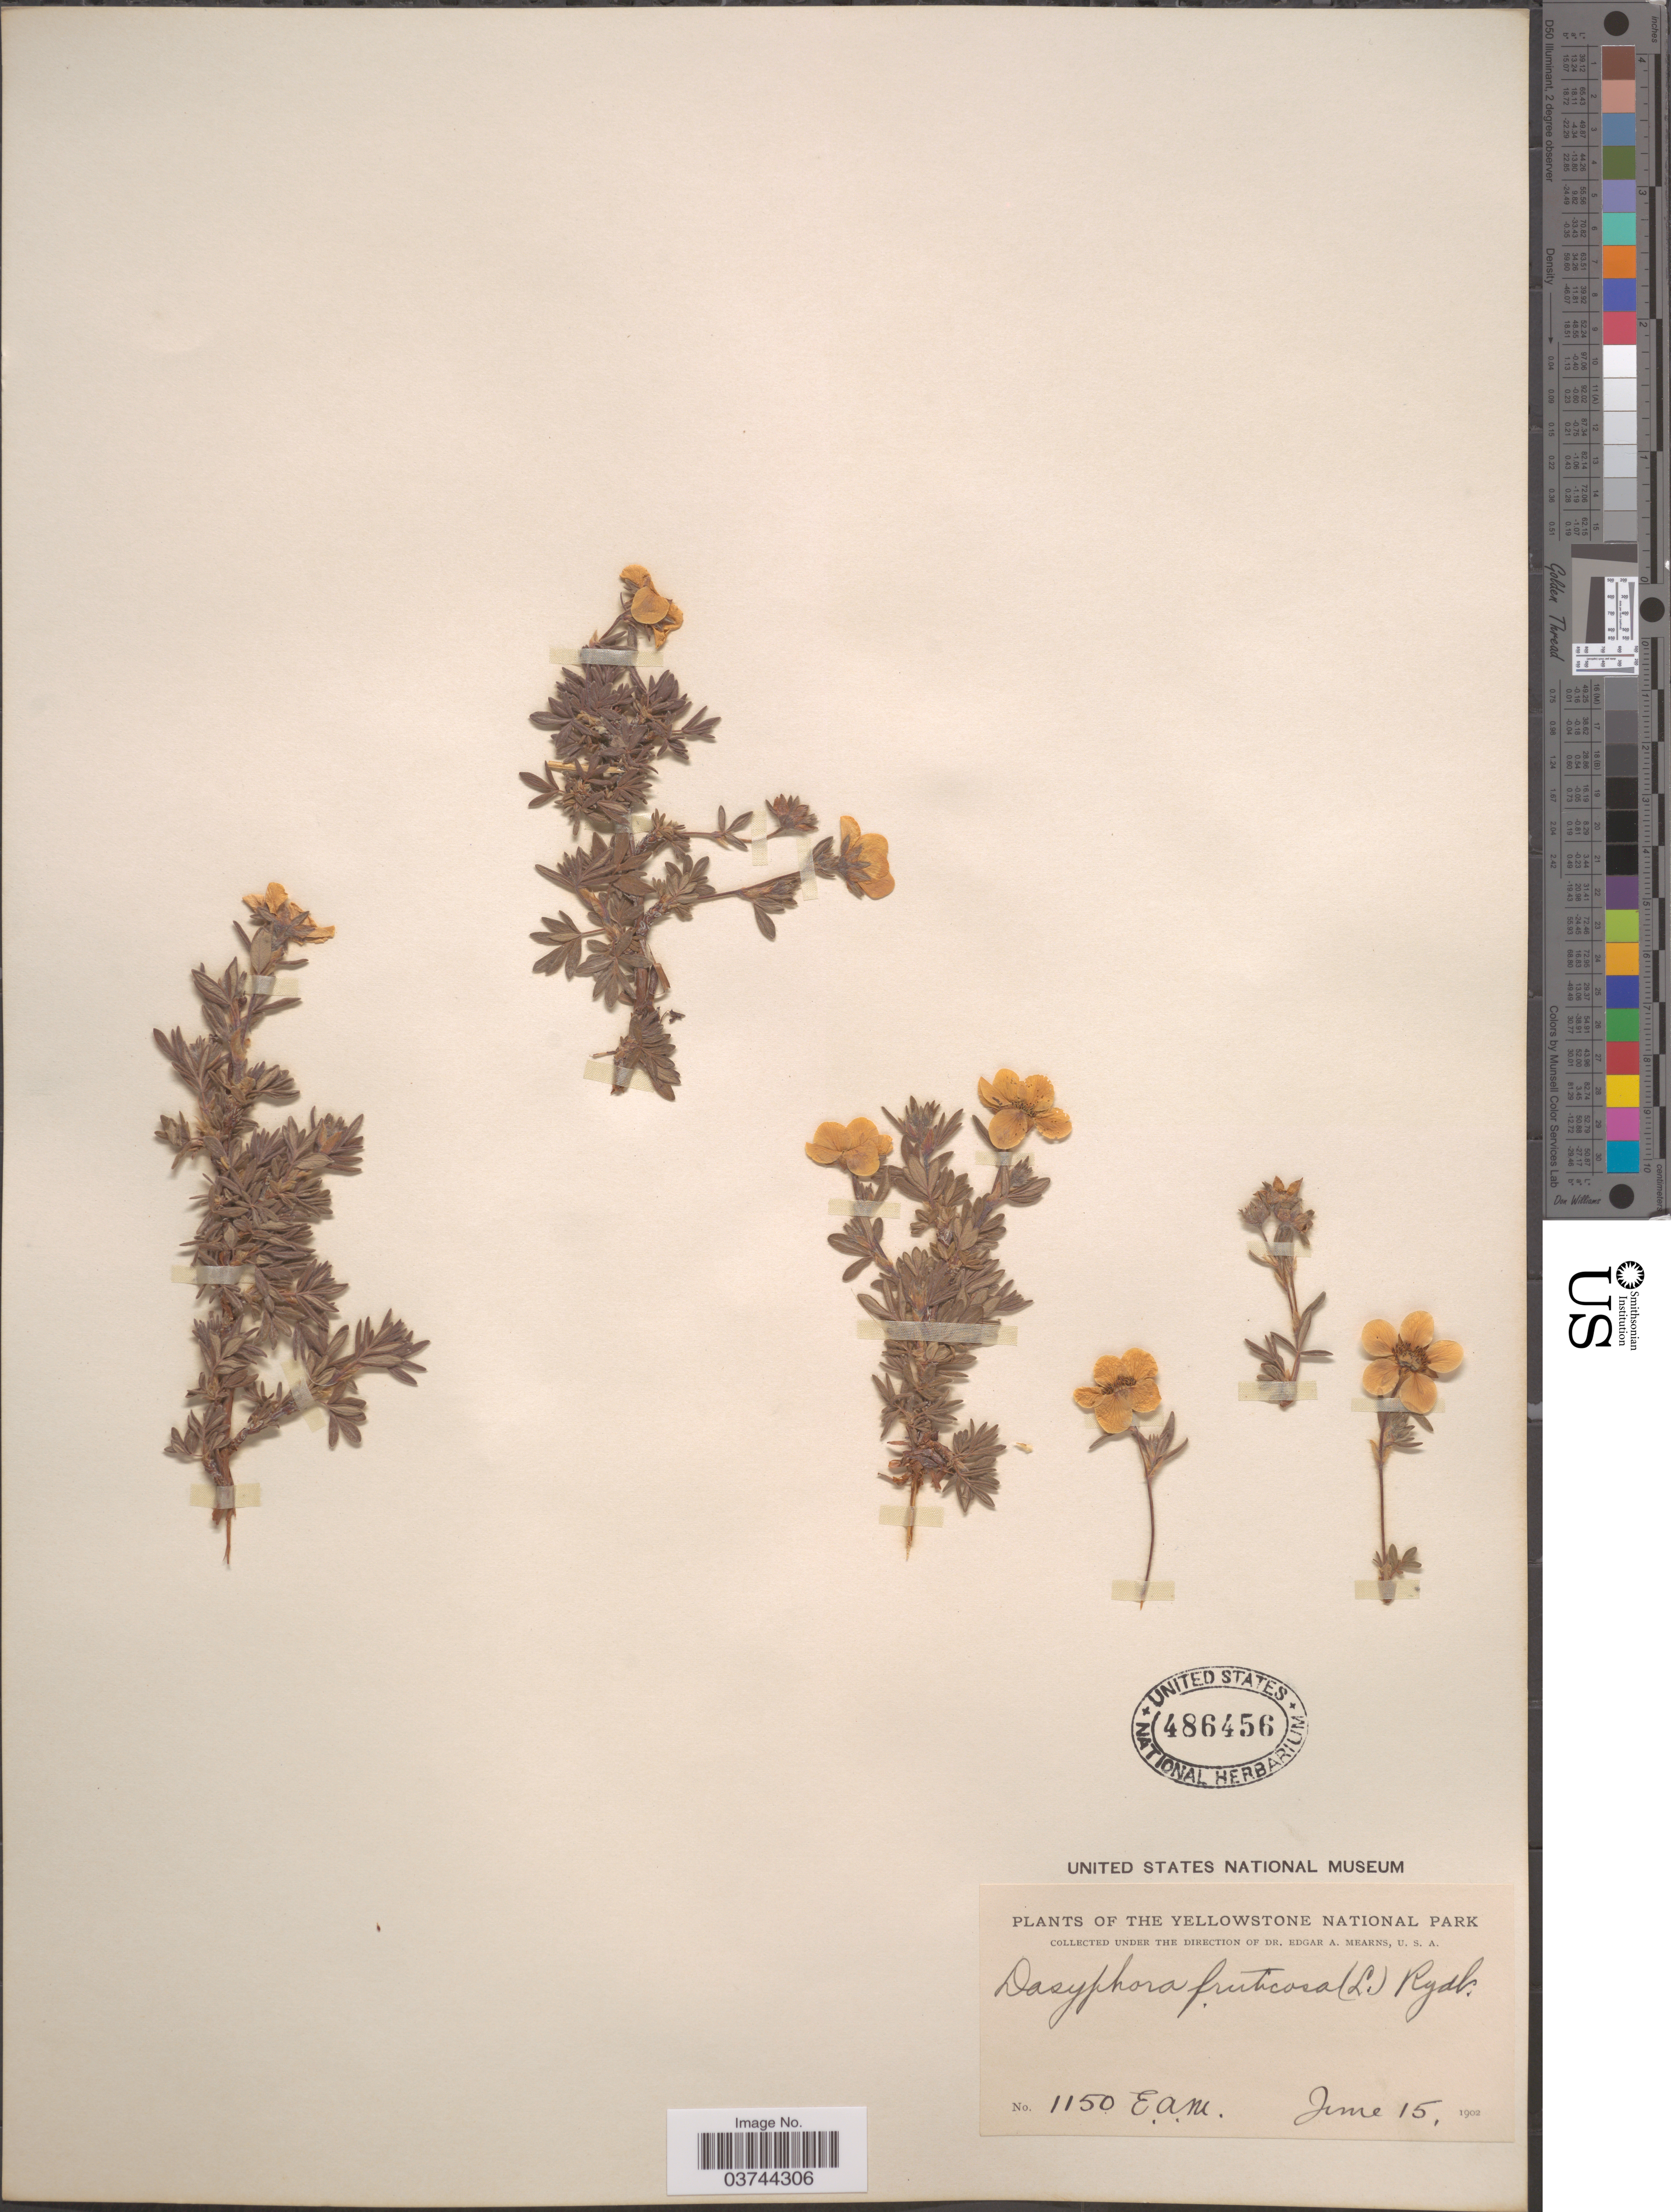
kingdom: Plantae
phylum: Tracheophyta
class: Magnoliopsida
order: Rosales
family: Rosaceae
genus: Dasiphora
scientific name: Dasiphora fruticosa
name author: (L.) Rydb.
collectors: E. A. Mearns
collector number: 1150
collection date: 1902-06-15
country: United States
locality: The Yellowstone National Park.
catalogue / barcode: US 486456